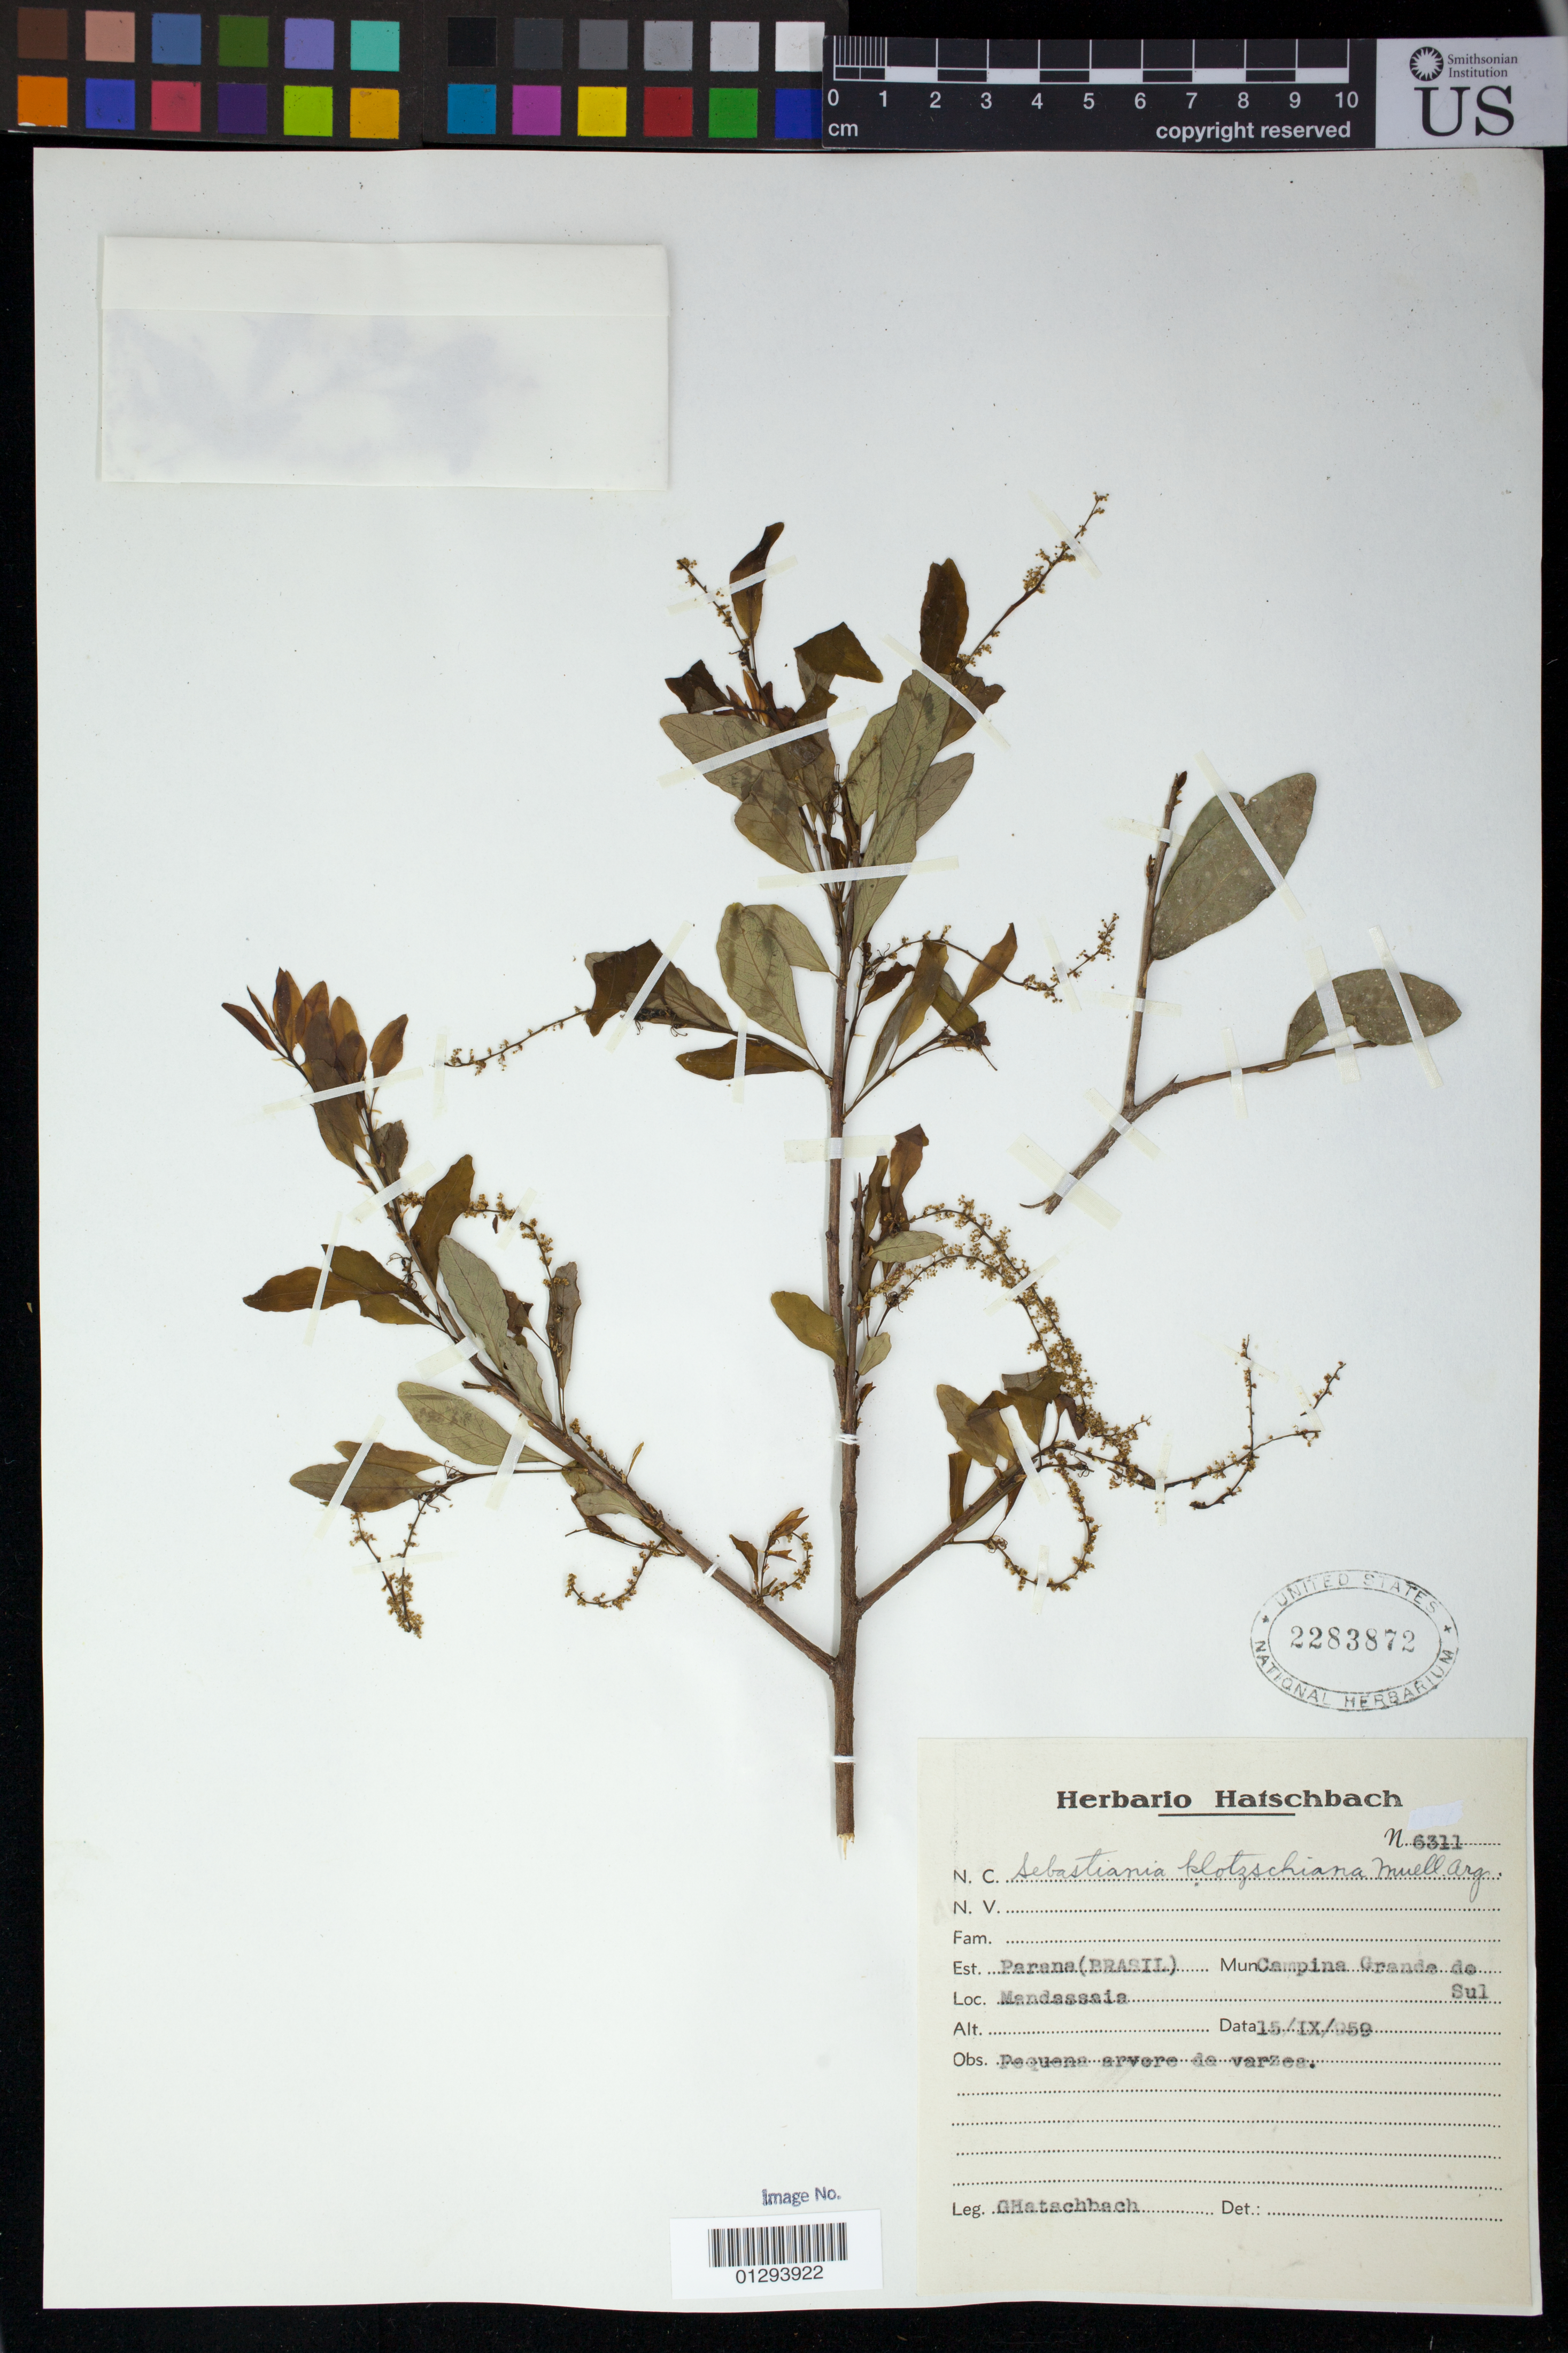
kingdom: Plantae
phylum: Tracheophyta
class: Magnoliopsida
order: Malpighiales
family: Euphorbiaceae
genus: Sebastiania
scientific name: Sebastiania commersoniana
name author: (Baill.) L.B. Sm. & Downs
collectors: G. Hatschbach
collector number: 6311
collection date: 1959-09-15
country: Brazil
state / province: Parana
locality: Campina Grande do Sul, Mandassaia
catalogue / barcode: US 2283872